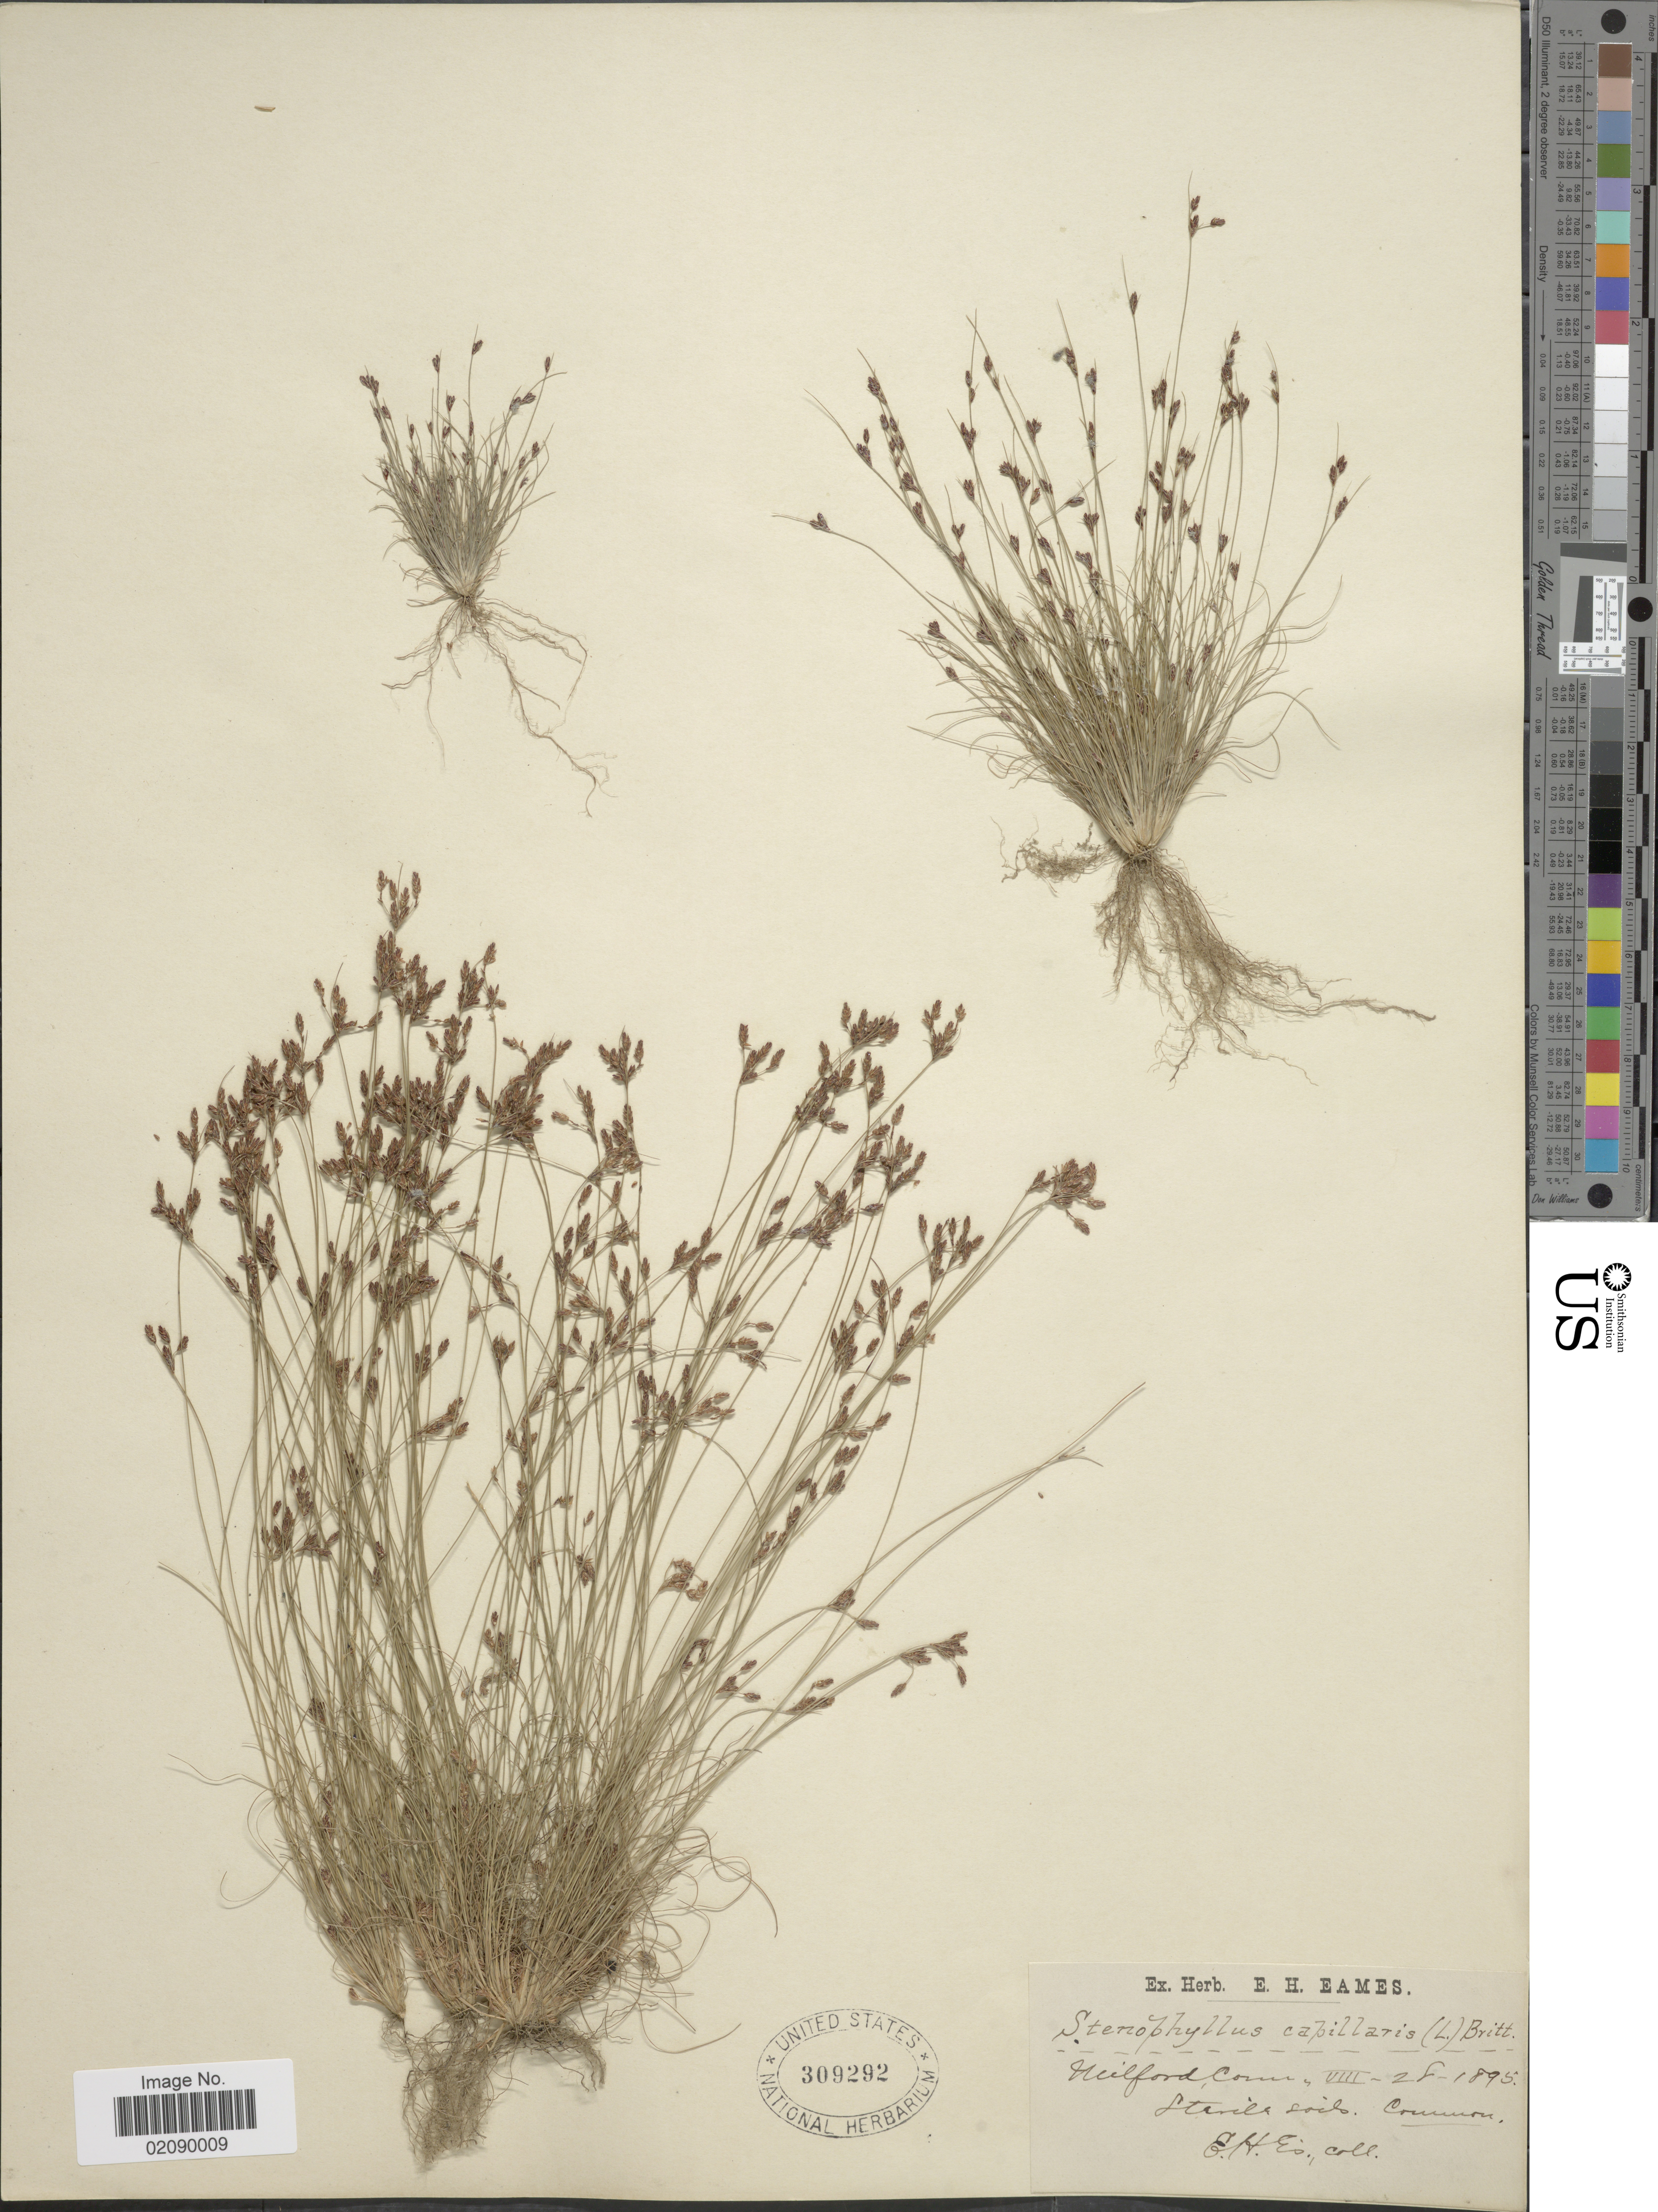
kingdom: Plantae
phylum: Tracheophyta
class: Liliopsida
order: Poales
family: Cyperaceae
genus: Bulbostylis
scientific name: Bulbostylis capillaris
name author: (L.) Kunth ex C.B. Clarke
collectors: E. H. Eames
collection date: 1895-08-28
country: United States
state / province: Connecticut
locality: Milford, Sterile soils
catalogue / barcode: US 309292